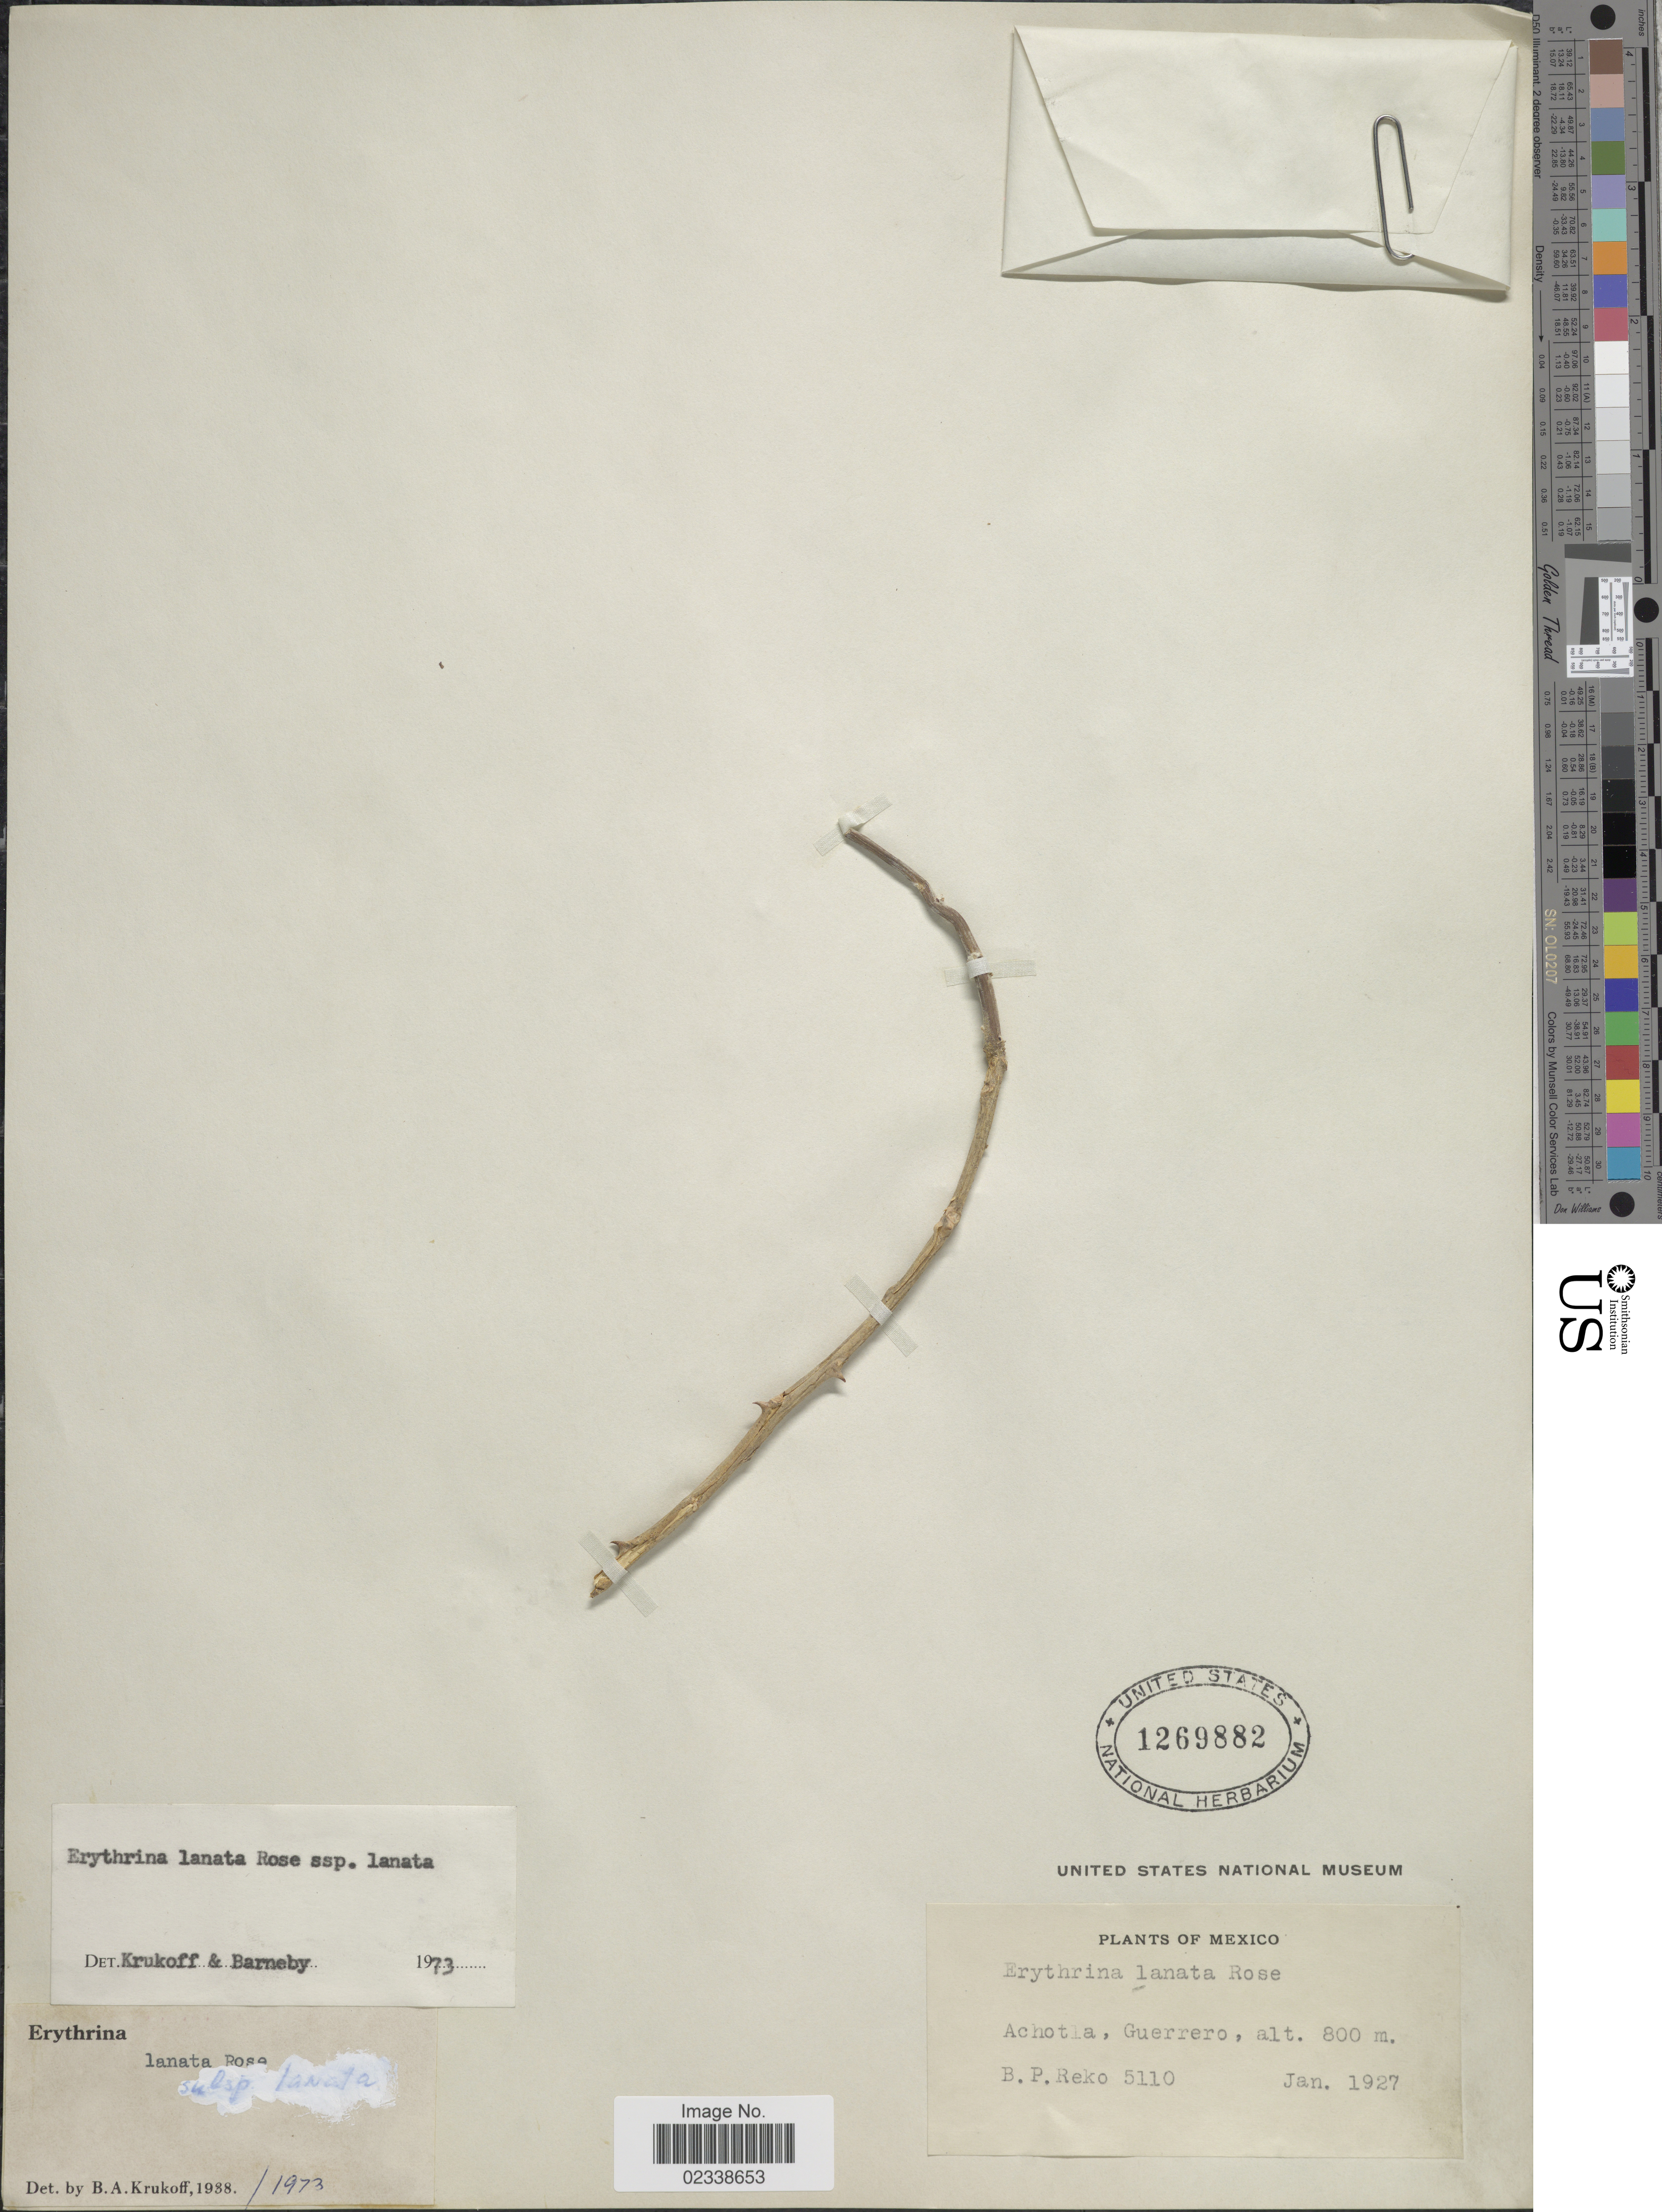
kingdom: Plantae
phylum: Tracheophyta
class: Magnoliopsida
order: Fabales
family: Fabaceae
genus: Erythrina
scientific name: Erythrina lanata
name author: Rose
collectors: B. P. Reko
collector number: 5110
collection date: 1927-01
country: Mexico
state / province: Guerrero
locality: Achotla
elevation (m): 800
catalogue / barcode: US 1269882